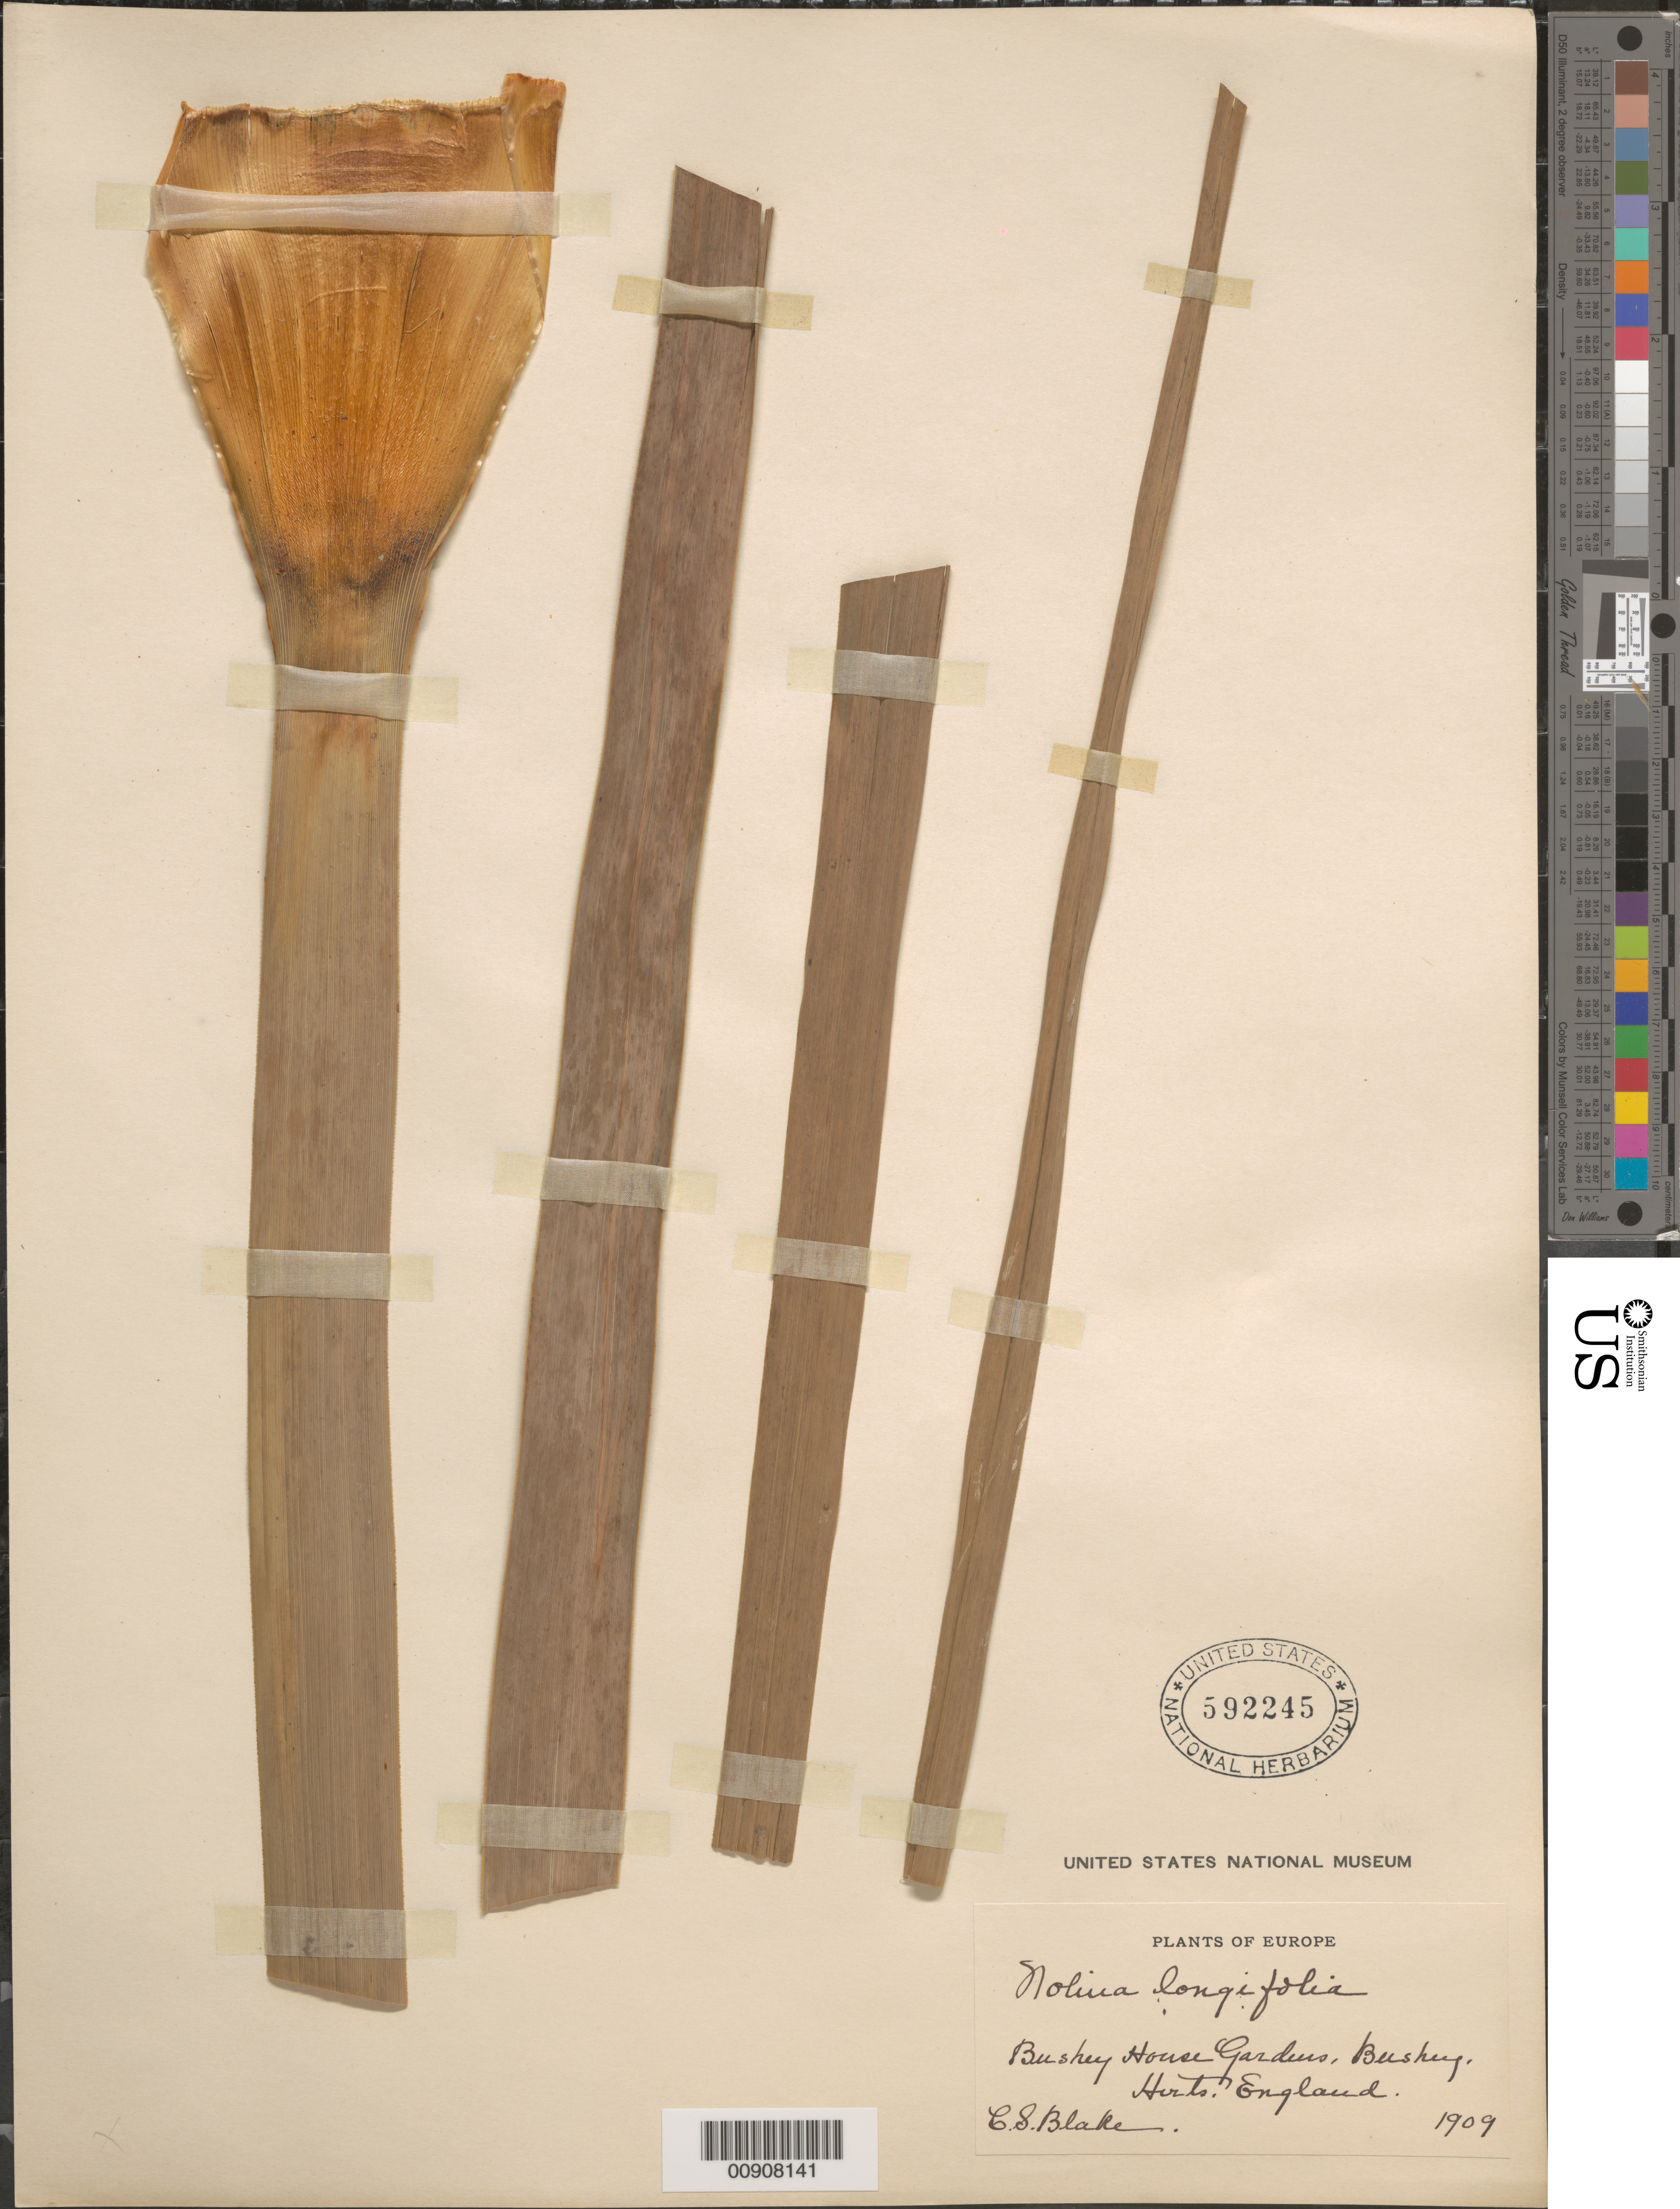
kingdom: Plantae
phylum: Tracheophyta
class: Liliopsida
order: Asparagales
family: Asparagaceae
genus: Nolina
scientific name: Nolina longifolia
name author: (Schult.) J.H. Hemsl.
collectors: Blake, C. S.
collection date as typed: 1909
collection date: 1909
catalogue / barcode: US 592245